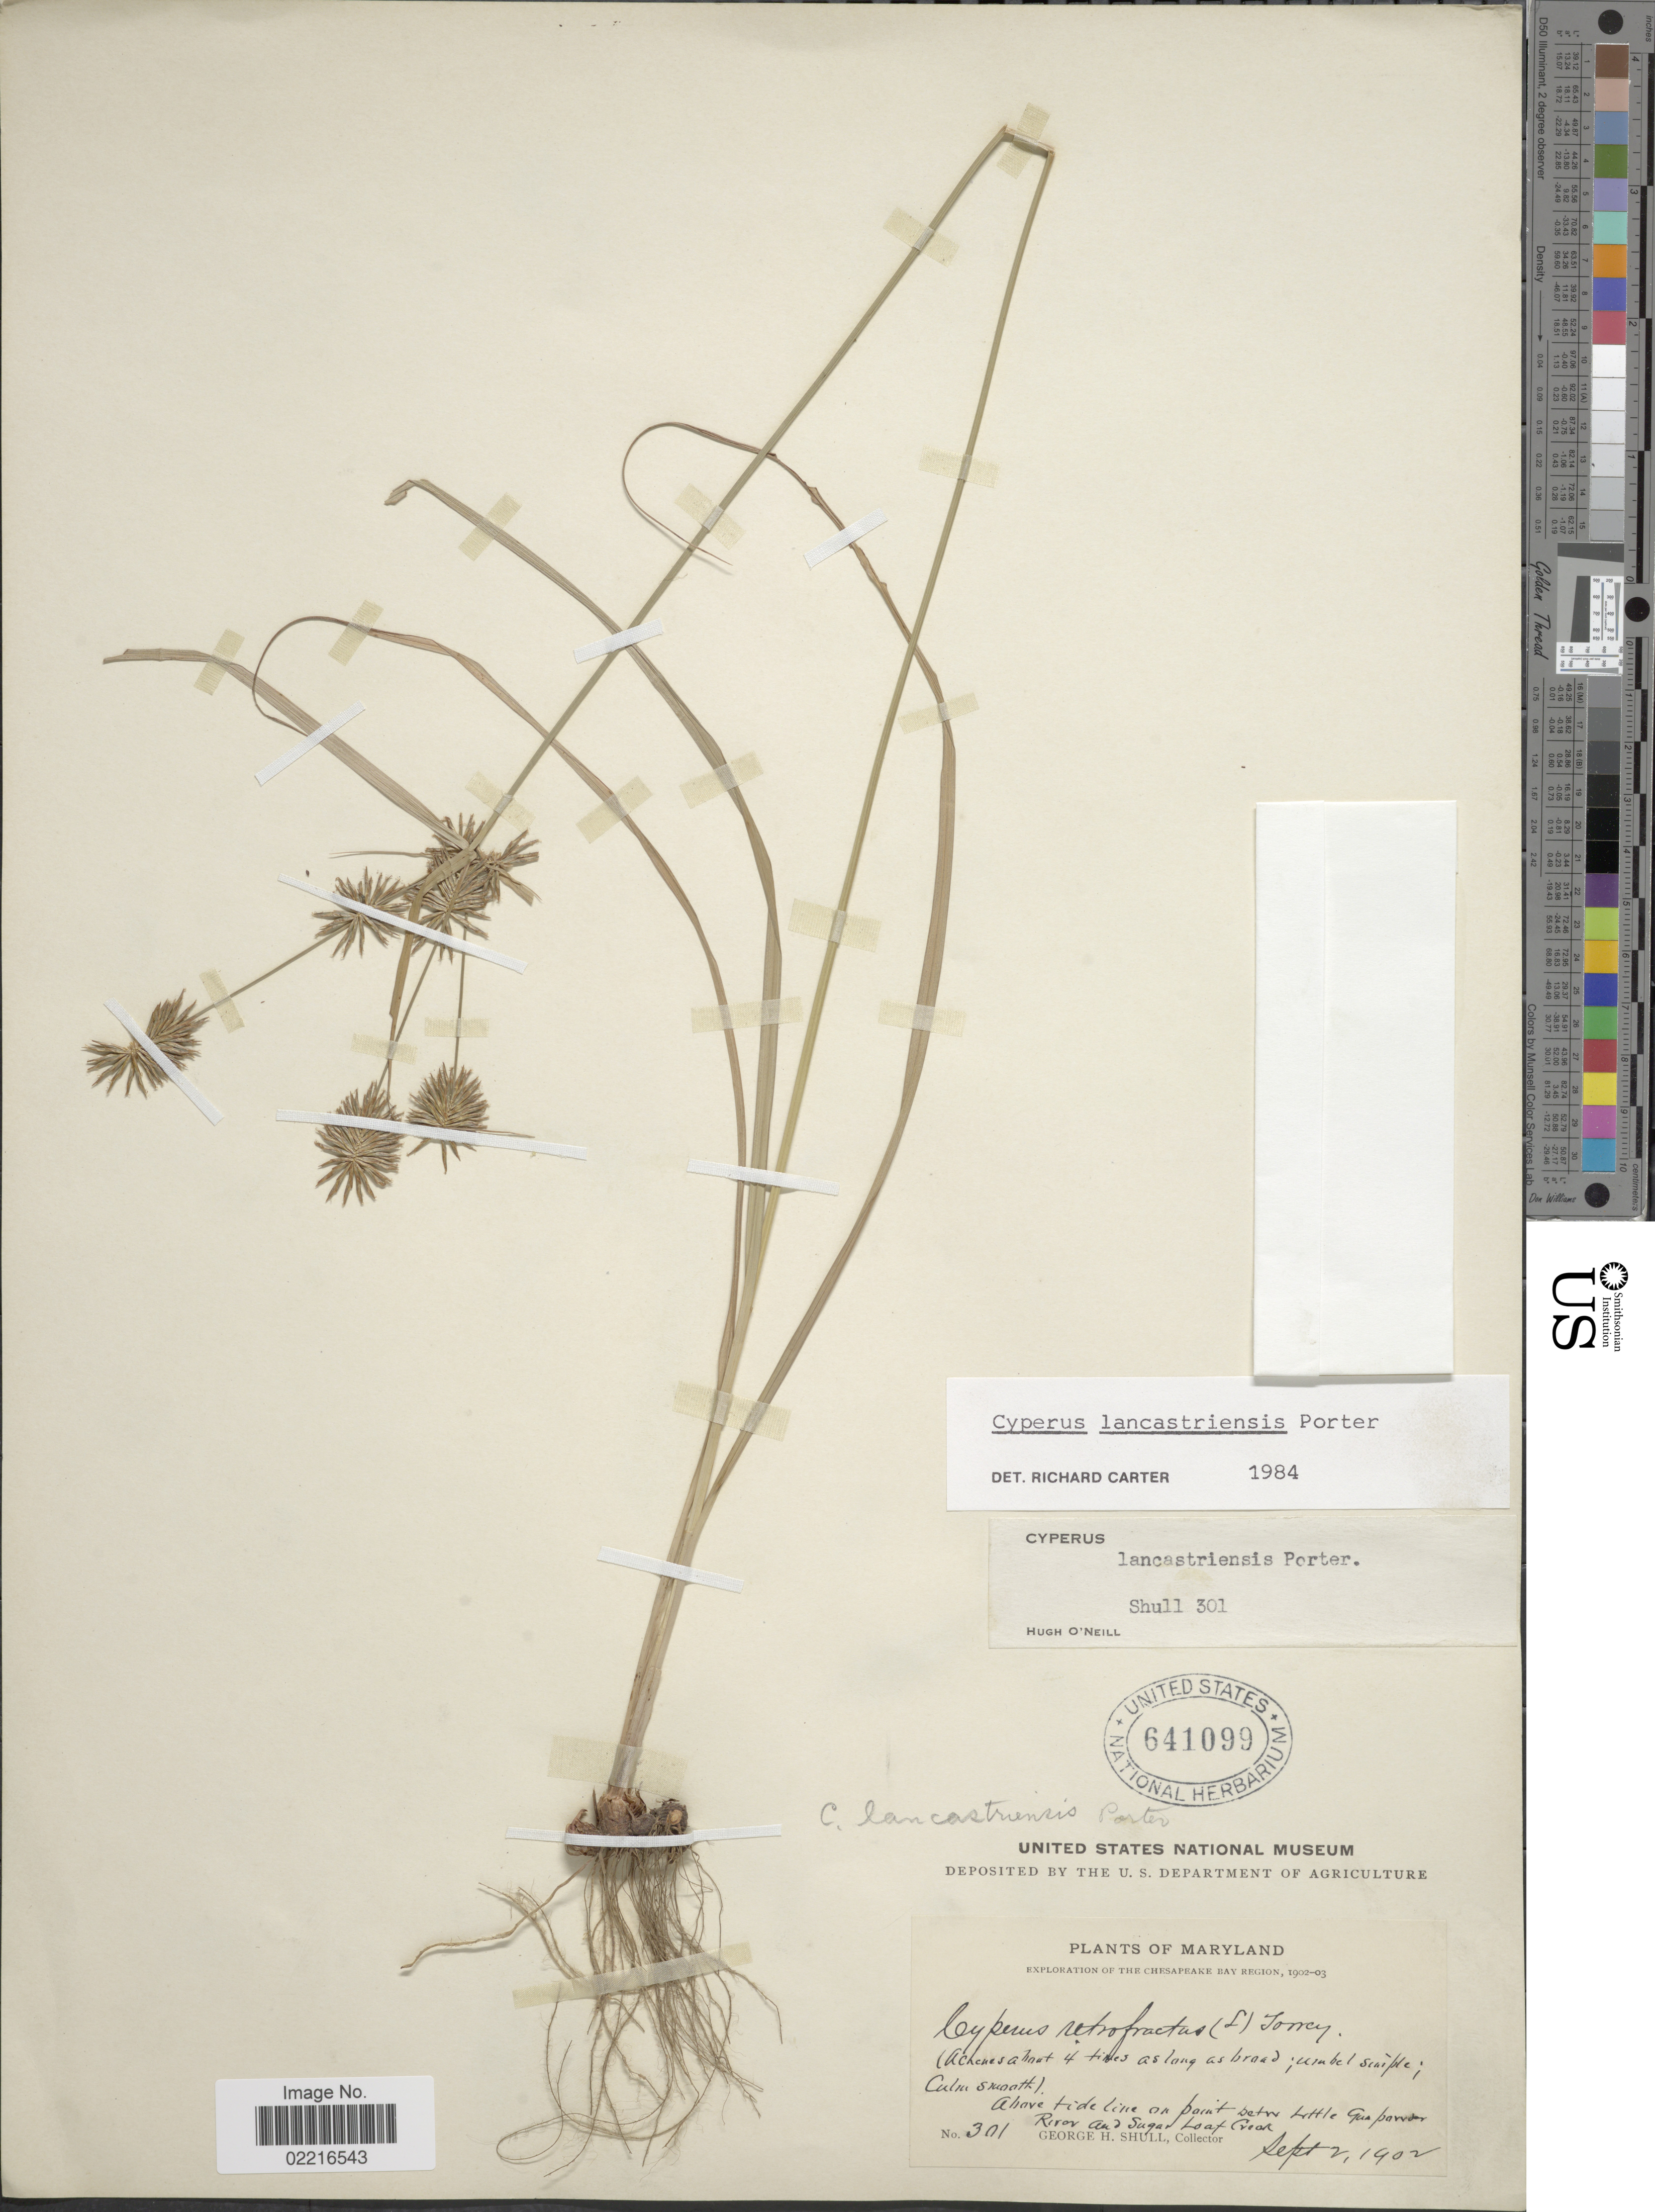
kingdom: Plantae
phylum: Tracheophyta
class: Liliopsida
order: Poales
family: Cyperaceae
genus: Cyperus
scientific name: Cyperus lancastriensis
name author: Porter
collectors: G. H. Shull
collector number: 301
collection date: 1902-09-02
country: United States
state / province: Maryland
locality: Chesapeake Bay Region, betw Little Gunpowder River and Sugar Loaf Creek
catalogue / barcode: US 641099